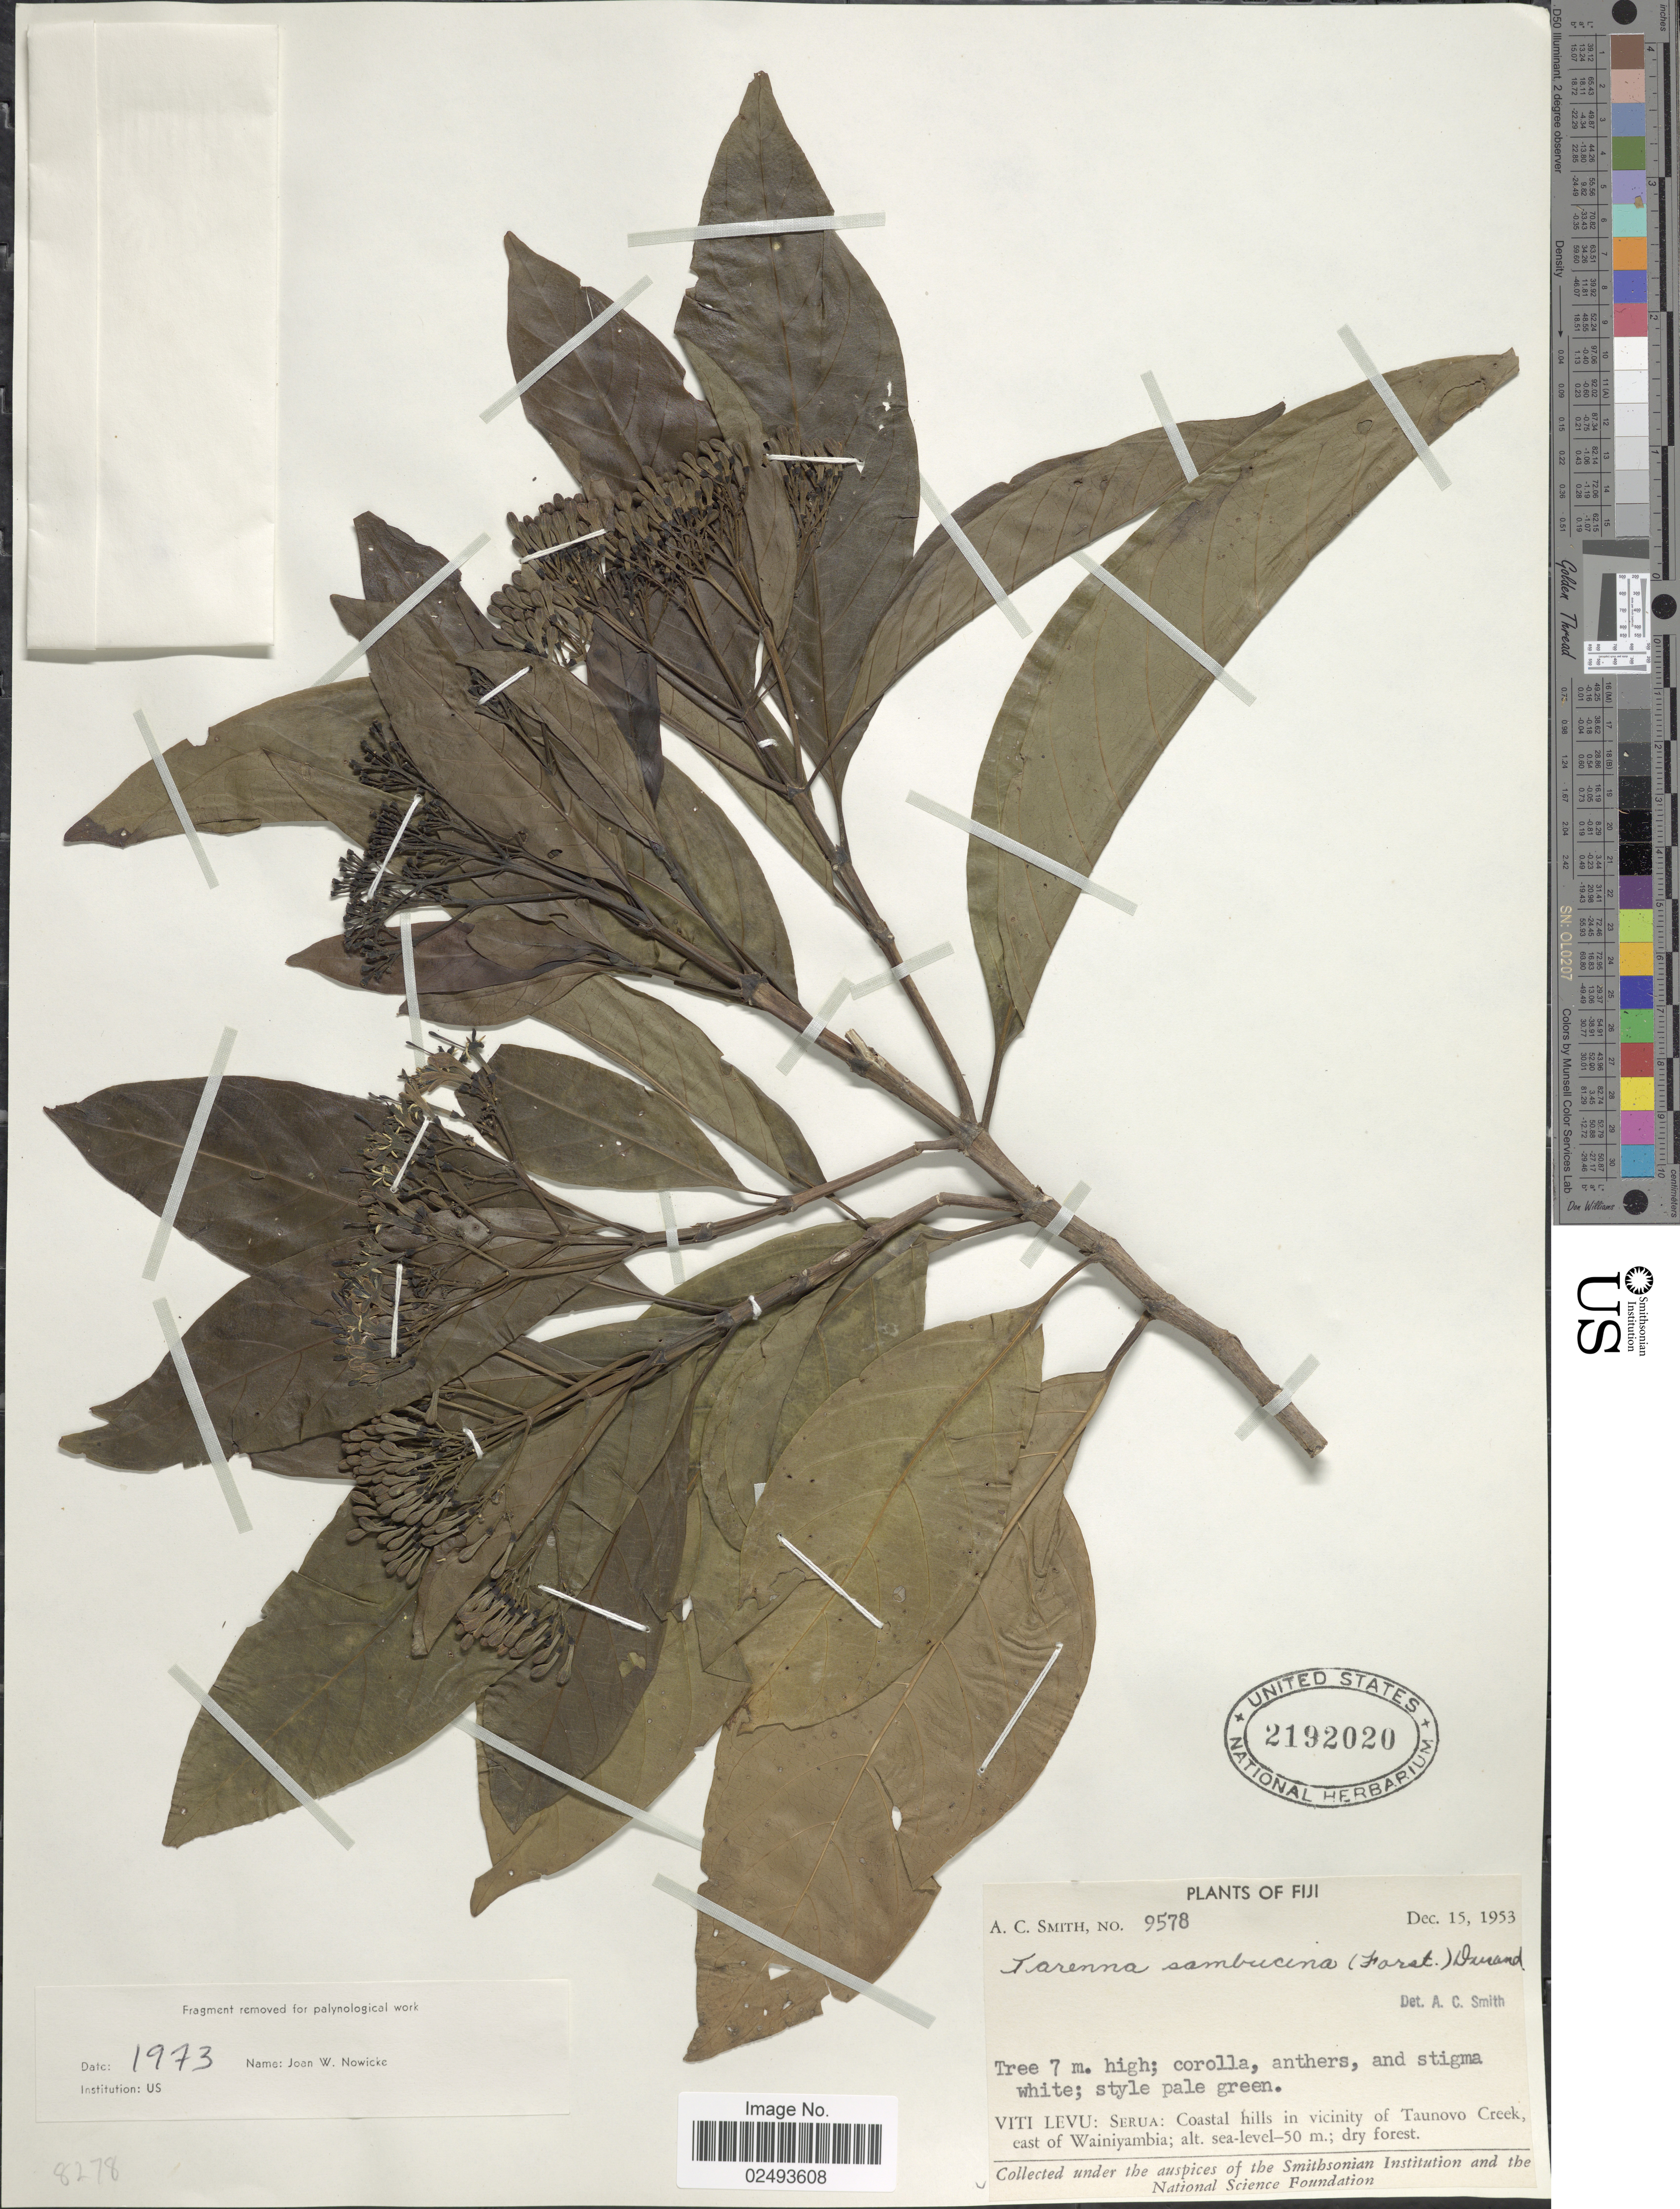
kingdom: Plantae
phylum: Tracheophyta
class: Magnoliopsida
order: Gentianales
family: Rubiaceae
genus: Tarenna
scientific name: Tarenna sambucina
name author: (G. Forst.) Drake ex Durand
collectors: A. C. Smith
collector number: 9578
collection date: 1953-12-15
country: Fiji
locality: Viti Levu: Serua: Coastal hills in vicinity of Taunovo Creek, east of Wainiyambia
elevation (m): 50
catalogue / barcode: US 2192020